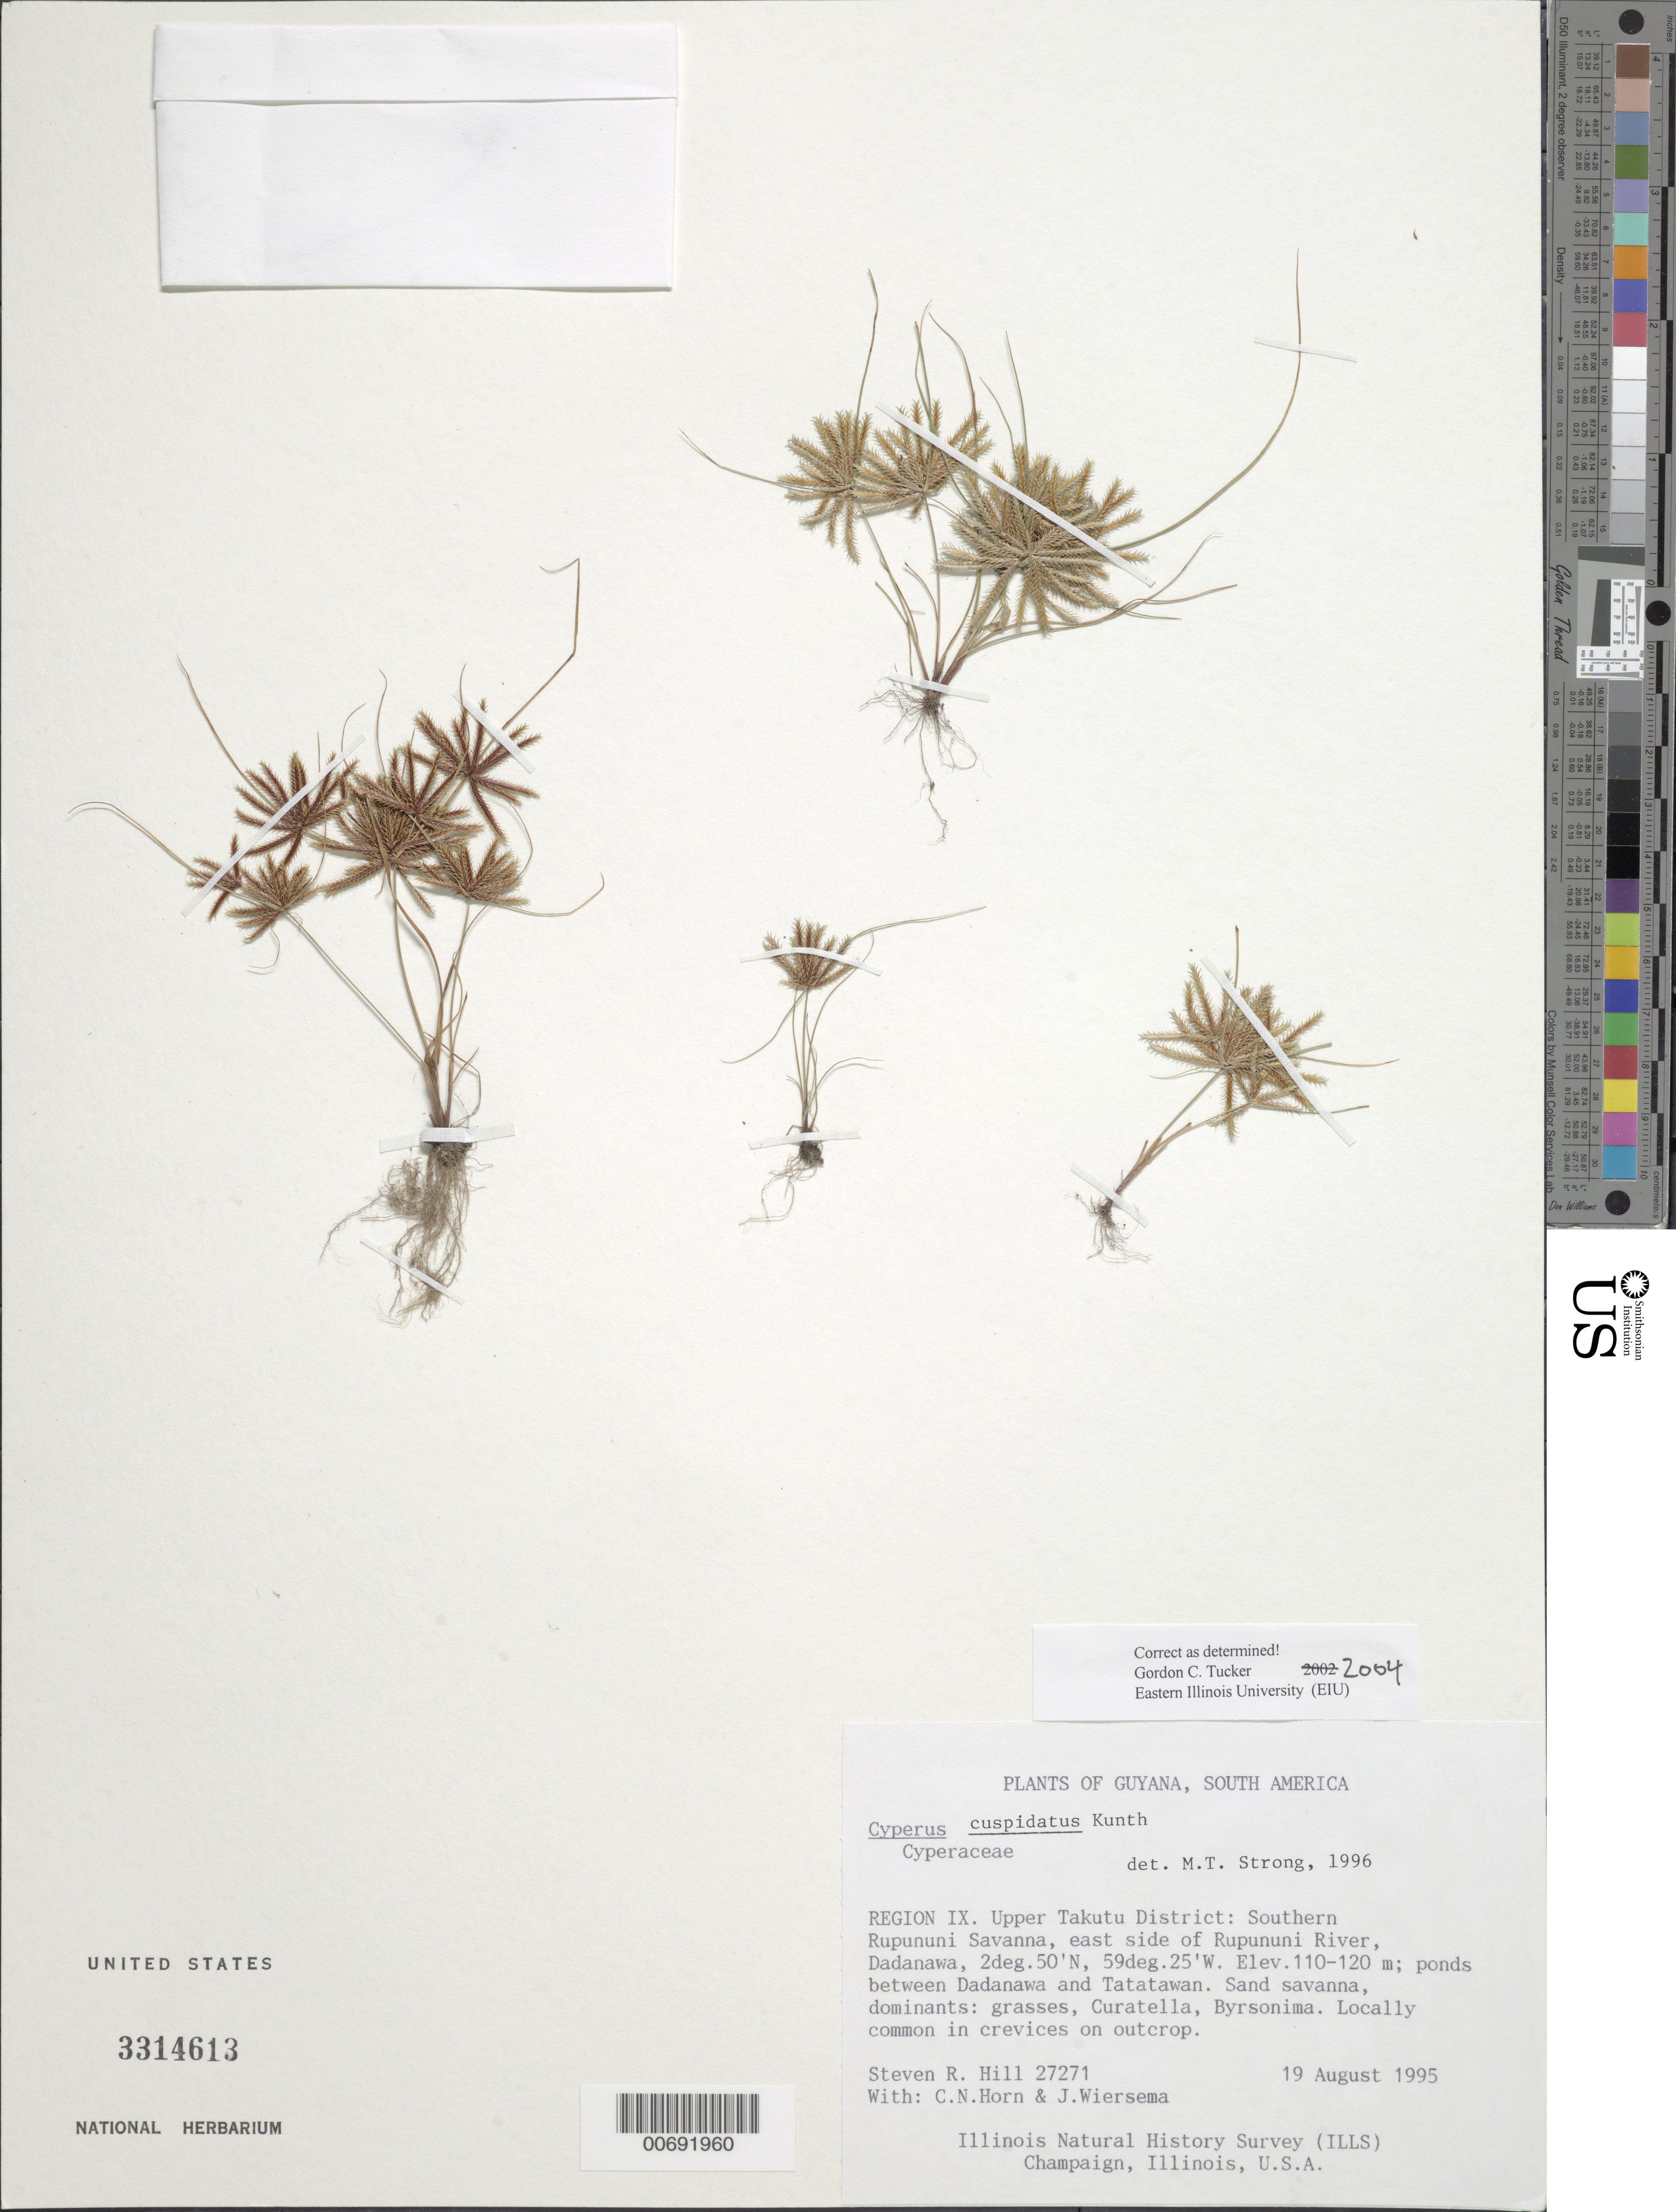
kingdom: Plantae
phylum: Tracheophyta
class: Liliopsida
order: Poales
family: Cyperaceae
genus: Cyperus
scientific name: Cyperus cuspidatus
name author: Kunth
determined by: Tucker, G. C.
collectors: S. R. Hill, C. N. Horn & J. H. Wiersema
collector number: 27271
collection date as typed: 19-Aug-95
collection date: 1995-08-19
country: Guyana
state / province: U. Takutu-U. Essequibo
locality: Dadanawa, southern Rupununi Savanna, E side of Rupununi R.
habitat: Sand savanna; dominants: grasses, Curatella, Byrsonima; in crevices on outcrop;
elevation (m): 110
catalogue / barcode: US 3314613